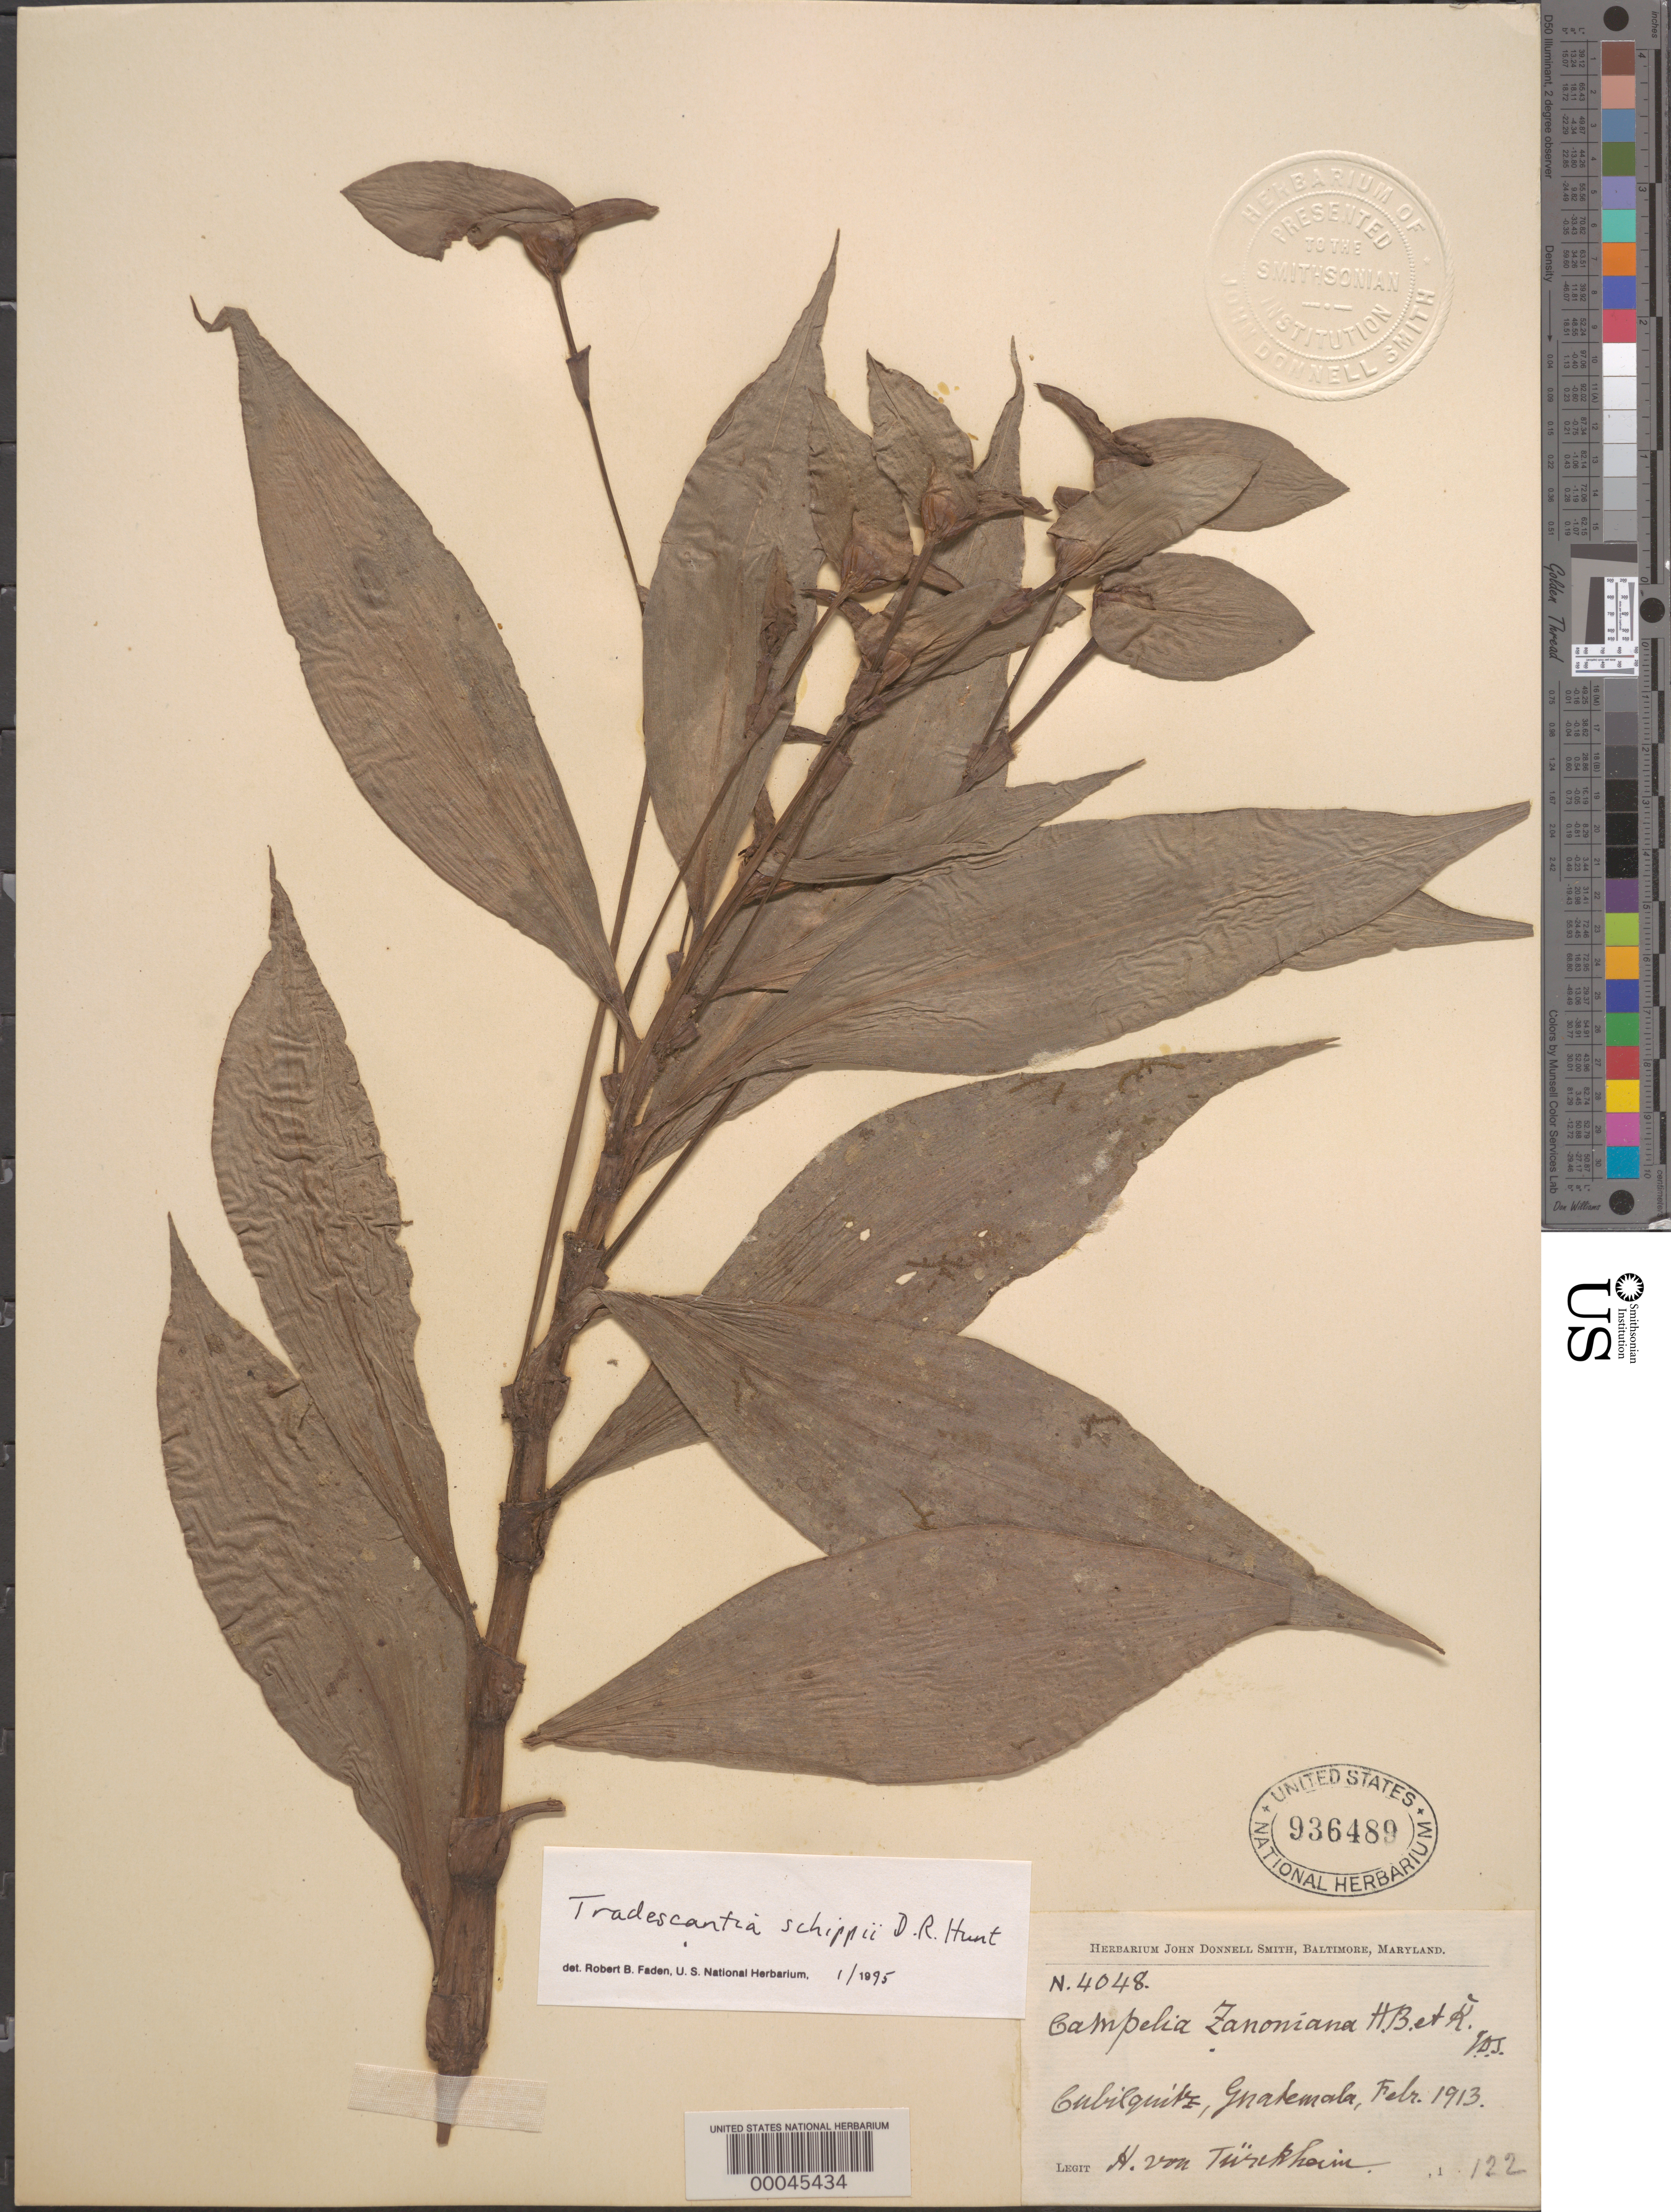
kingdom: Plantae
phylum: Tracheophyta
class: Liliopsida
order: Commelinales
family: Commelinaceae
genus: Tradescantia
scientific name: Tradescantia schippii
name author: D.R. Hunt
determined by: Faden, Robert B., (US), Smithsonian Institution - National Museum of Natural History (UNITED STATES)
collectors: H. von Türckheim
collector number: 4048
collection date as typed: Feb 1913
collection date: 1913-02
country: Guatemala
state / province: Alta Verapaz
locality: Cubilquitz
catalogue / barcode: US 936489